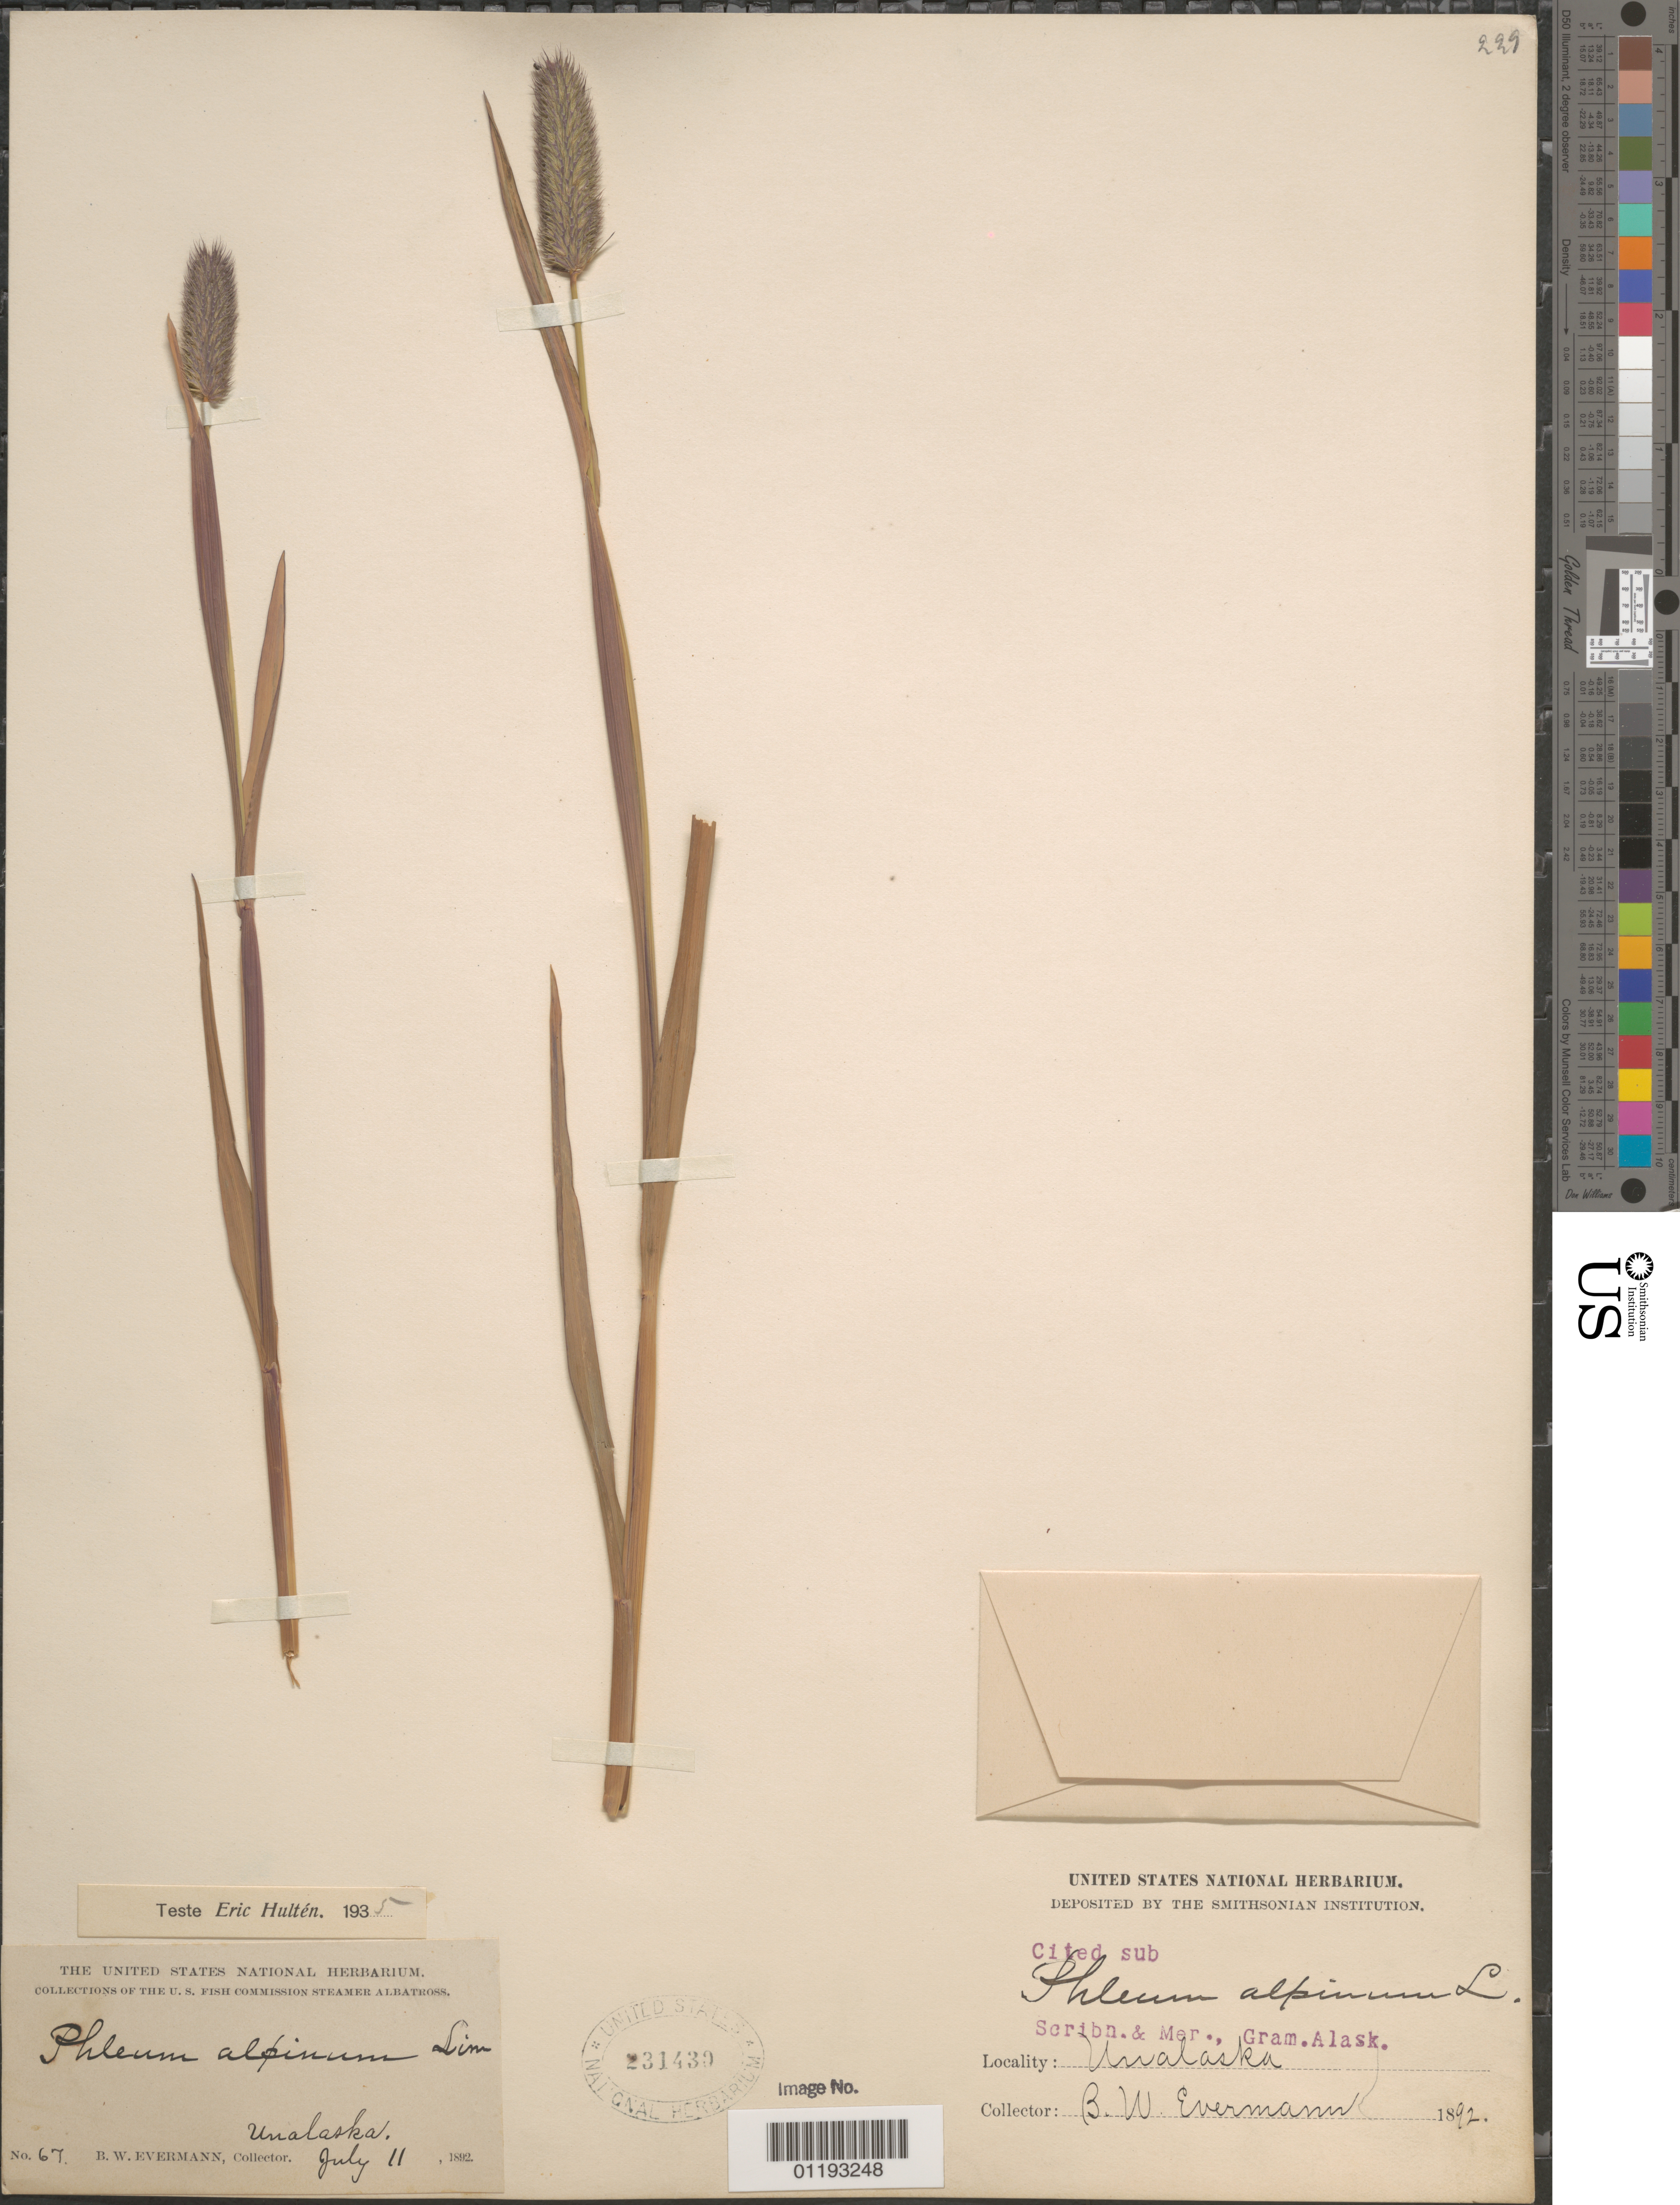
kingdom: Plantae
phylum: Tracheophyta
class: Liliopsida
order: Poales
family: Poaceae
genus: Phleum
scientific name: Phleum alpinum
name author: L.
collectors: B. W. Evermann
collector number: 67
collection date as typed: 11 Jul 1892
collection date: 1892-07-11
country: United States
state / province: Alaska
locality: Unalaska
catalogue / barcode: US 231430